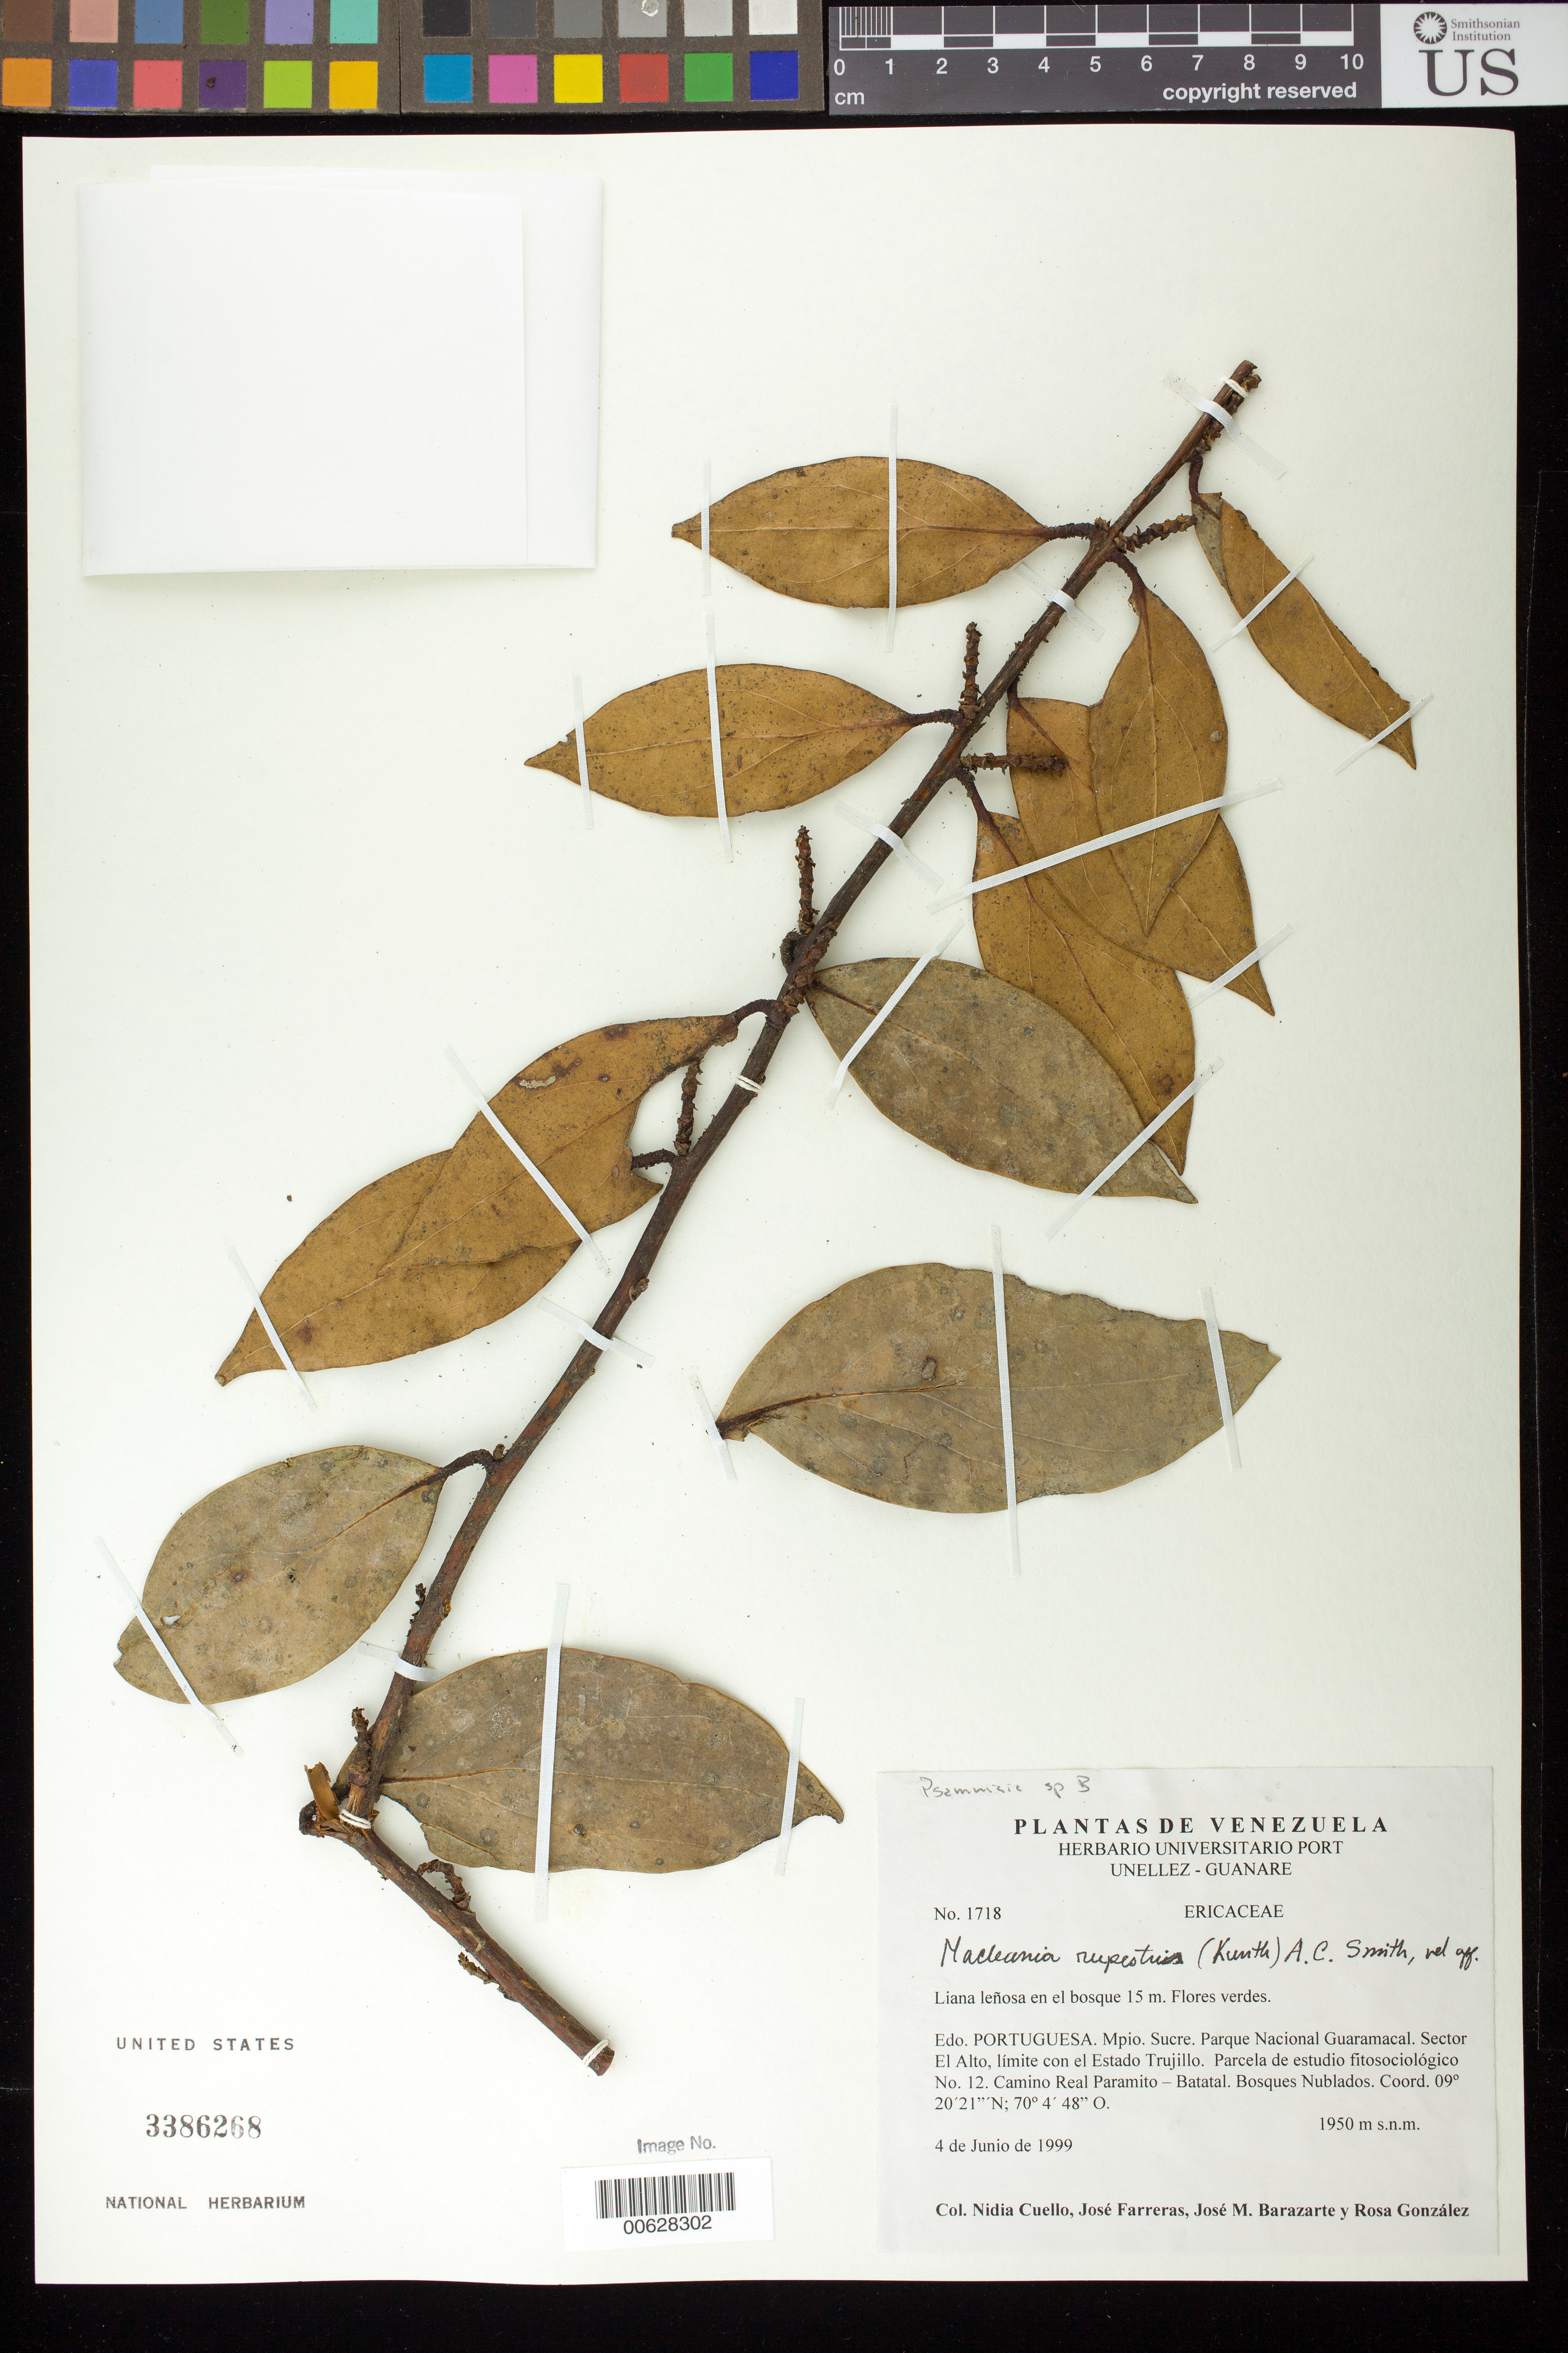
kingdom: Plantae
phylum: Tracheophyta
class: Magnoliopsida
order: Ericales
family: Ericaceae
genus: Macleania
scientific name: Macleania rupestris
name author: (Kunth) A.C. Sm.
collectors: N. L. Cuello, J. Ferreras, J. Barazarte & R. González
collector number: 1718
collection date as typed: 04 Jun 1999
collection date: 1999-06-04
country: Venezuela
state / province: Portuguesa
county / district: Sucre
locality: Sector El Mogote, vertiente N ramal de Guaramacal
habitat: Bosques Nublados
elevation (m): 1950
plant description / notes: PORT, US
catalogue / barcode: US 3386268